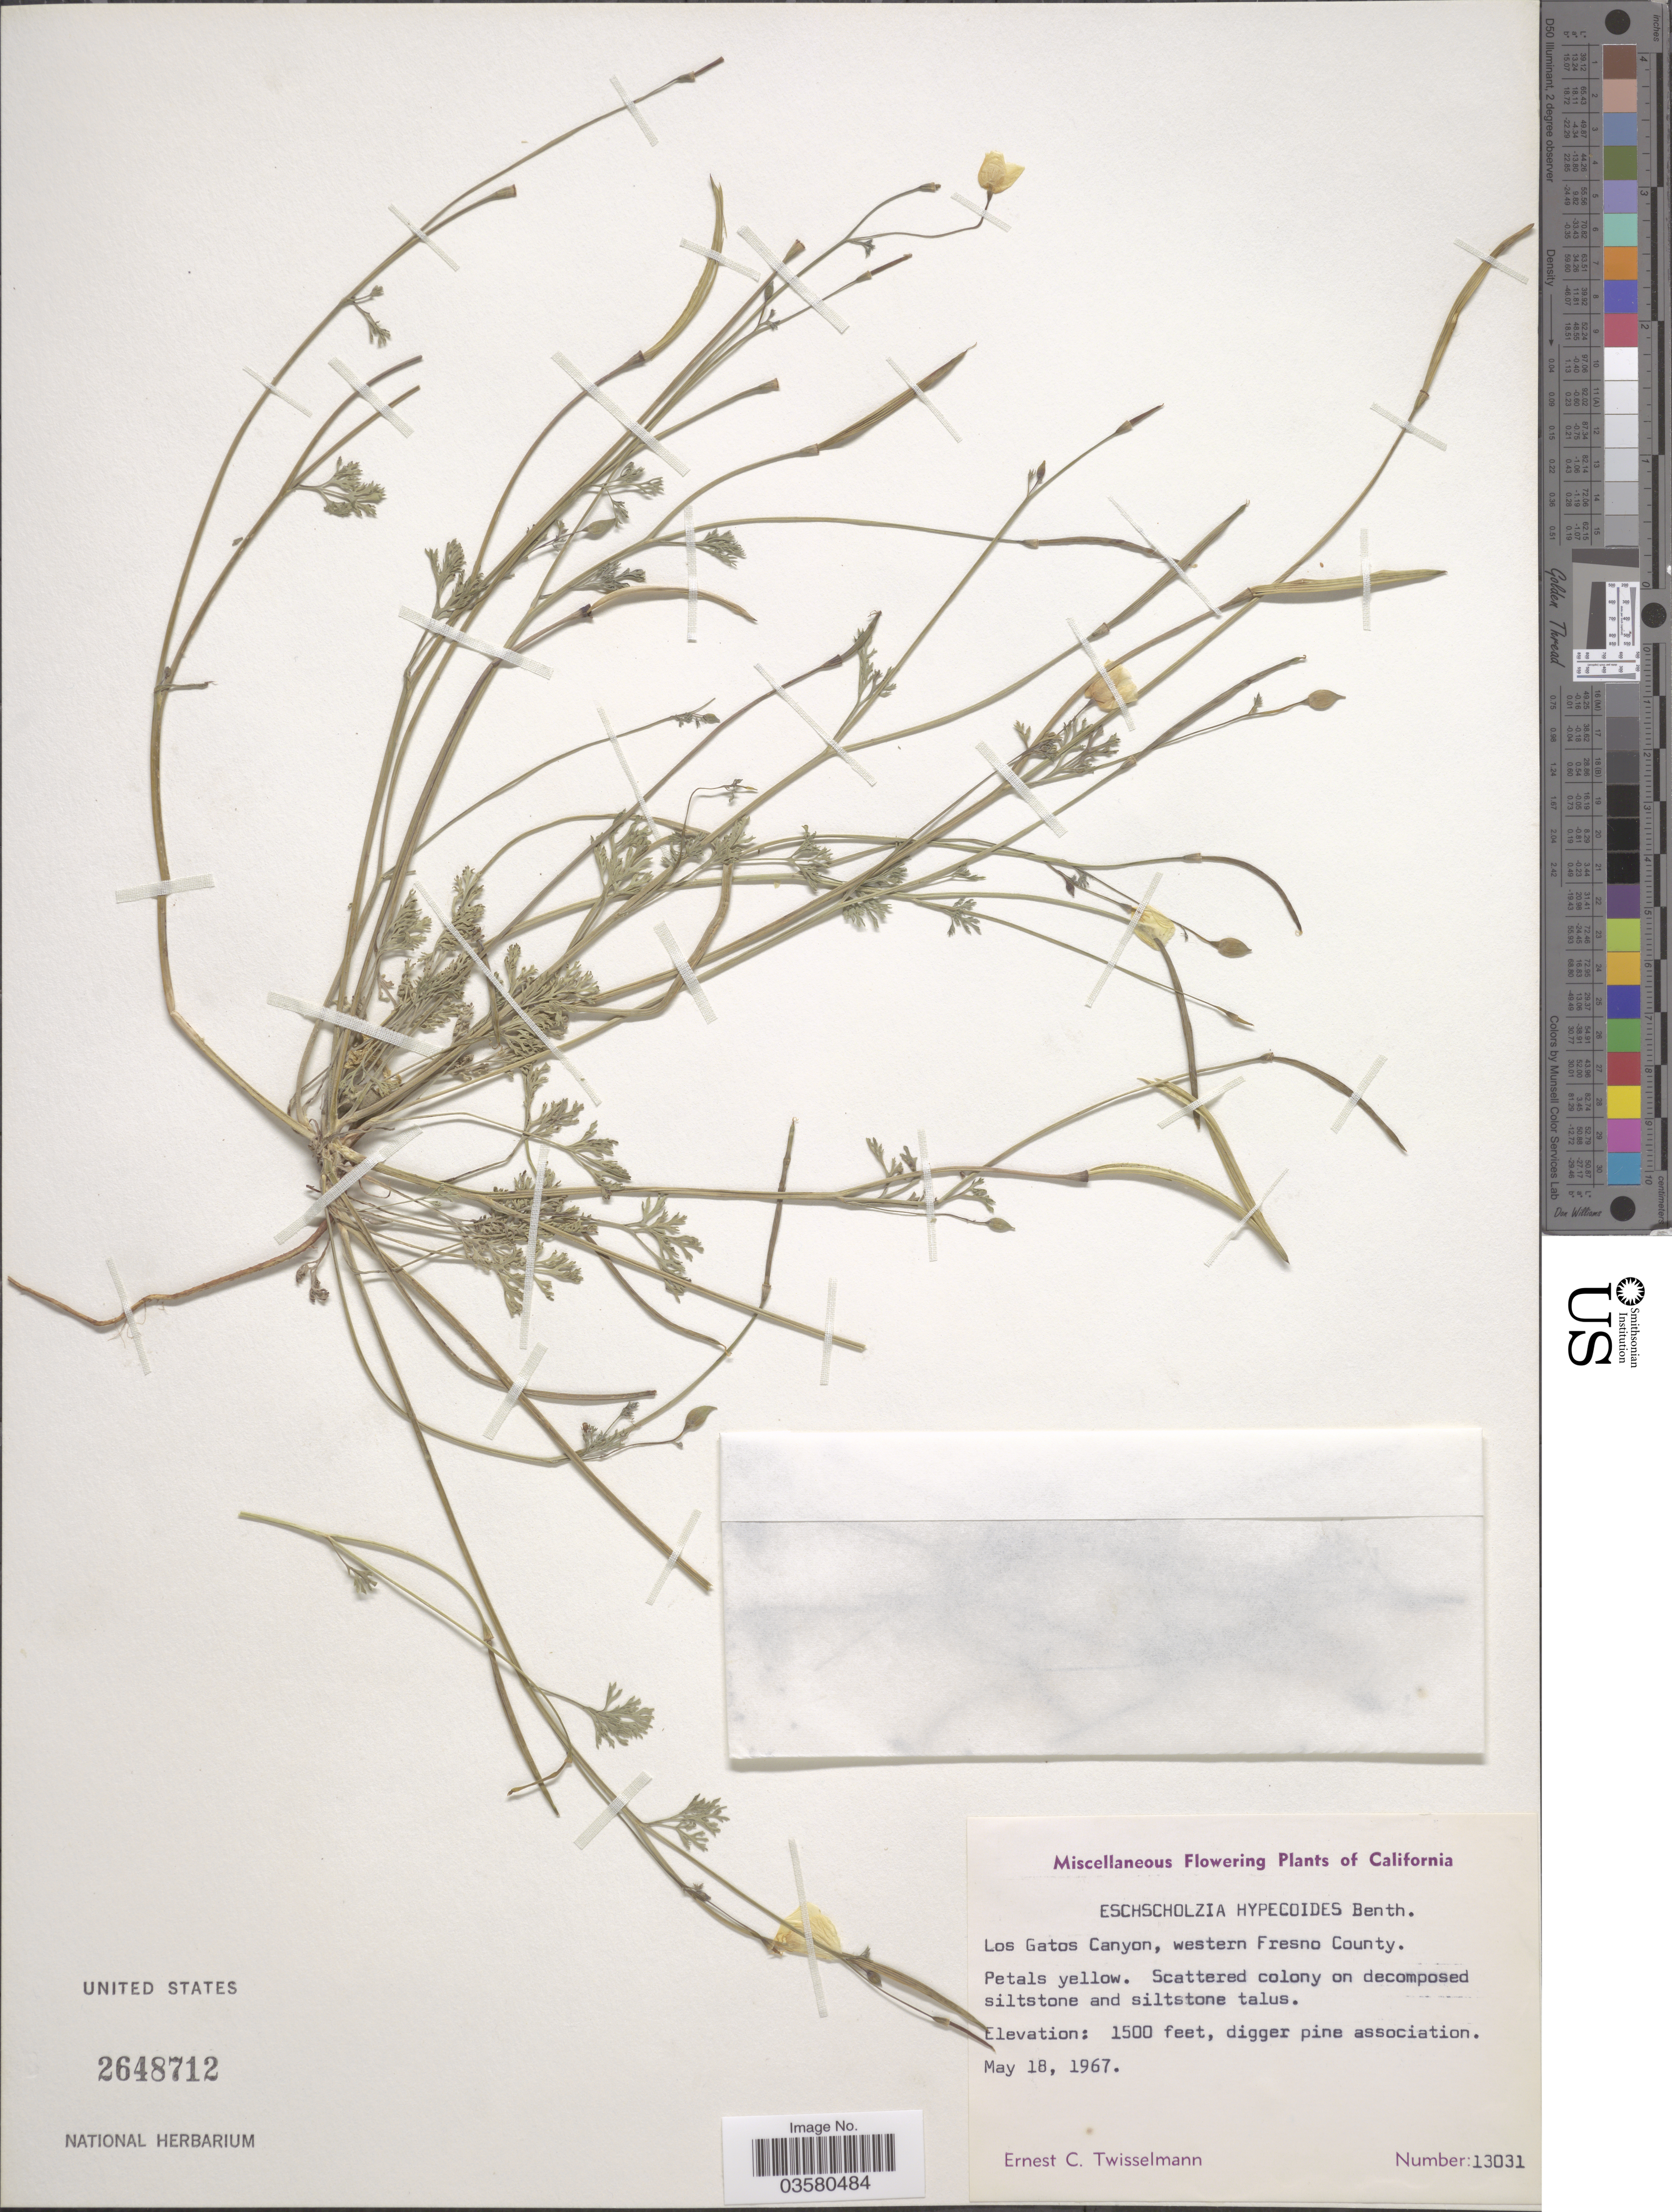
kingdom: Plantae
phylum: Tracheophyta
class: Magnoliopsida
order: Ranunculales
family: Papaveraceae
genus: Eschscholzia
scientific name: Eschscholzia hypecoides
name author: Benth.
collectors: E. Twisselmann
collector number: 13031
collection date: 1967-05-18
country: United States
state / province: California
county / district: Fresno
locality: Los Gatos Canyon, western Fresno County.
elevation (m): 457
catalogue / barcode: US 2648712